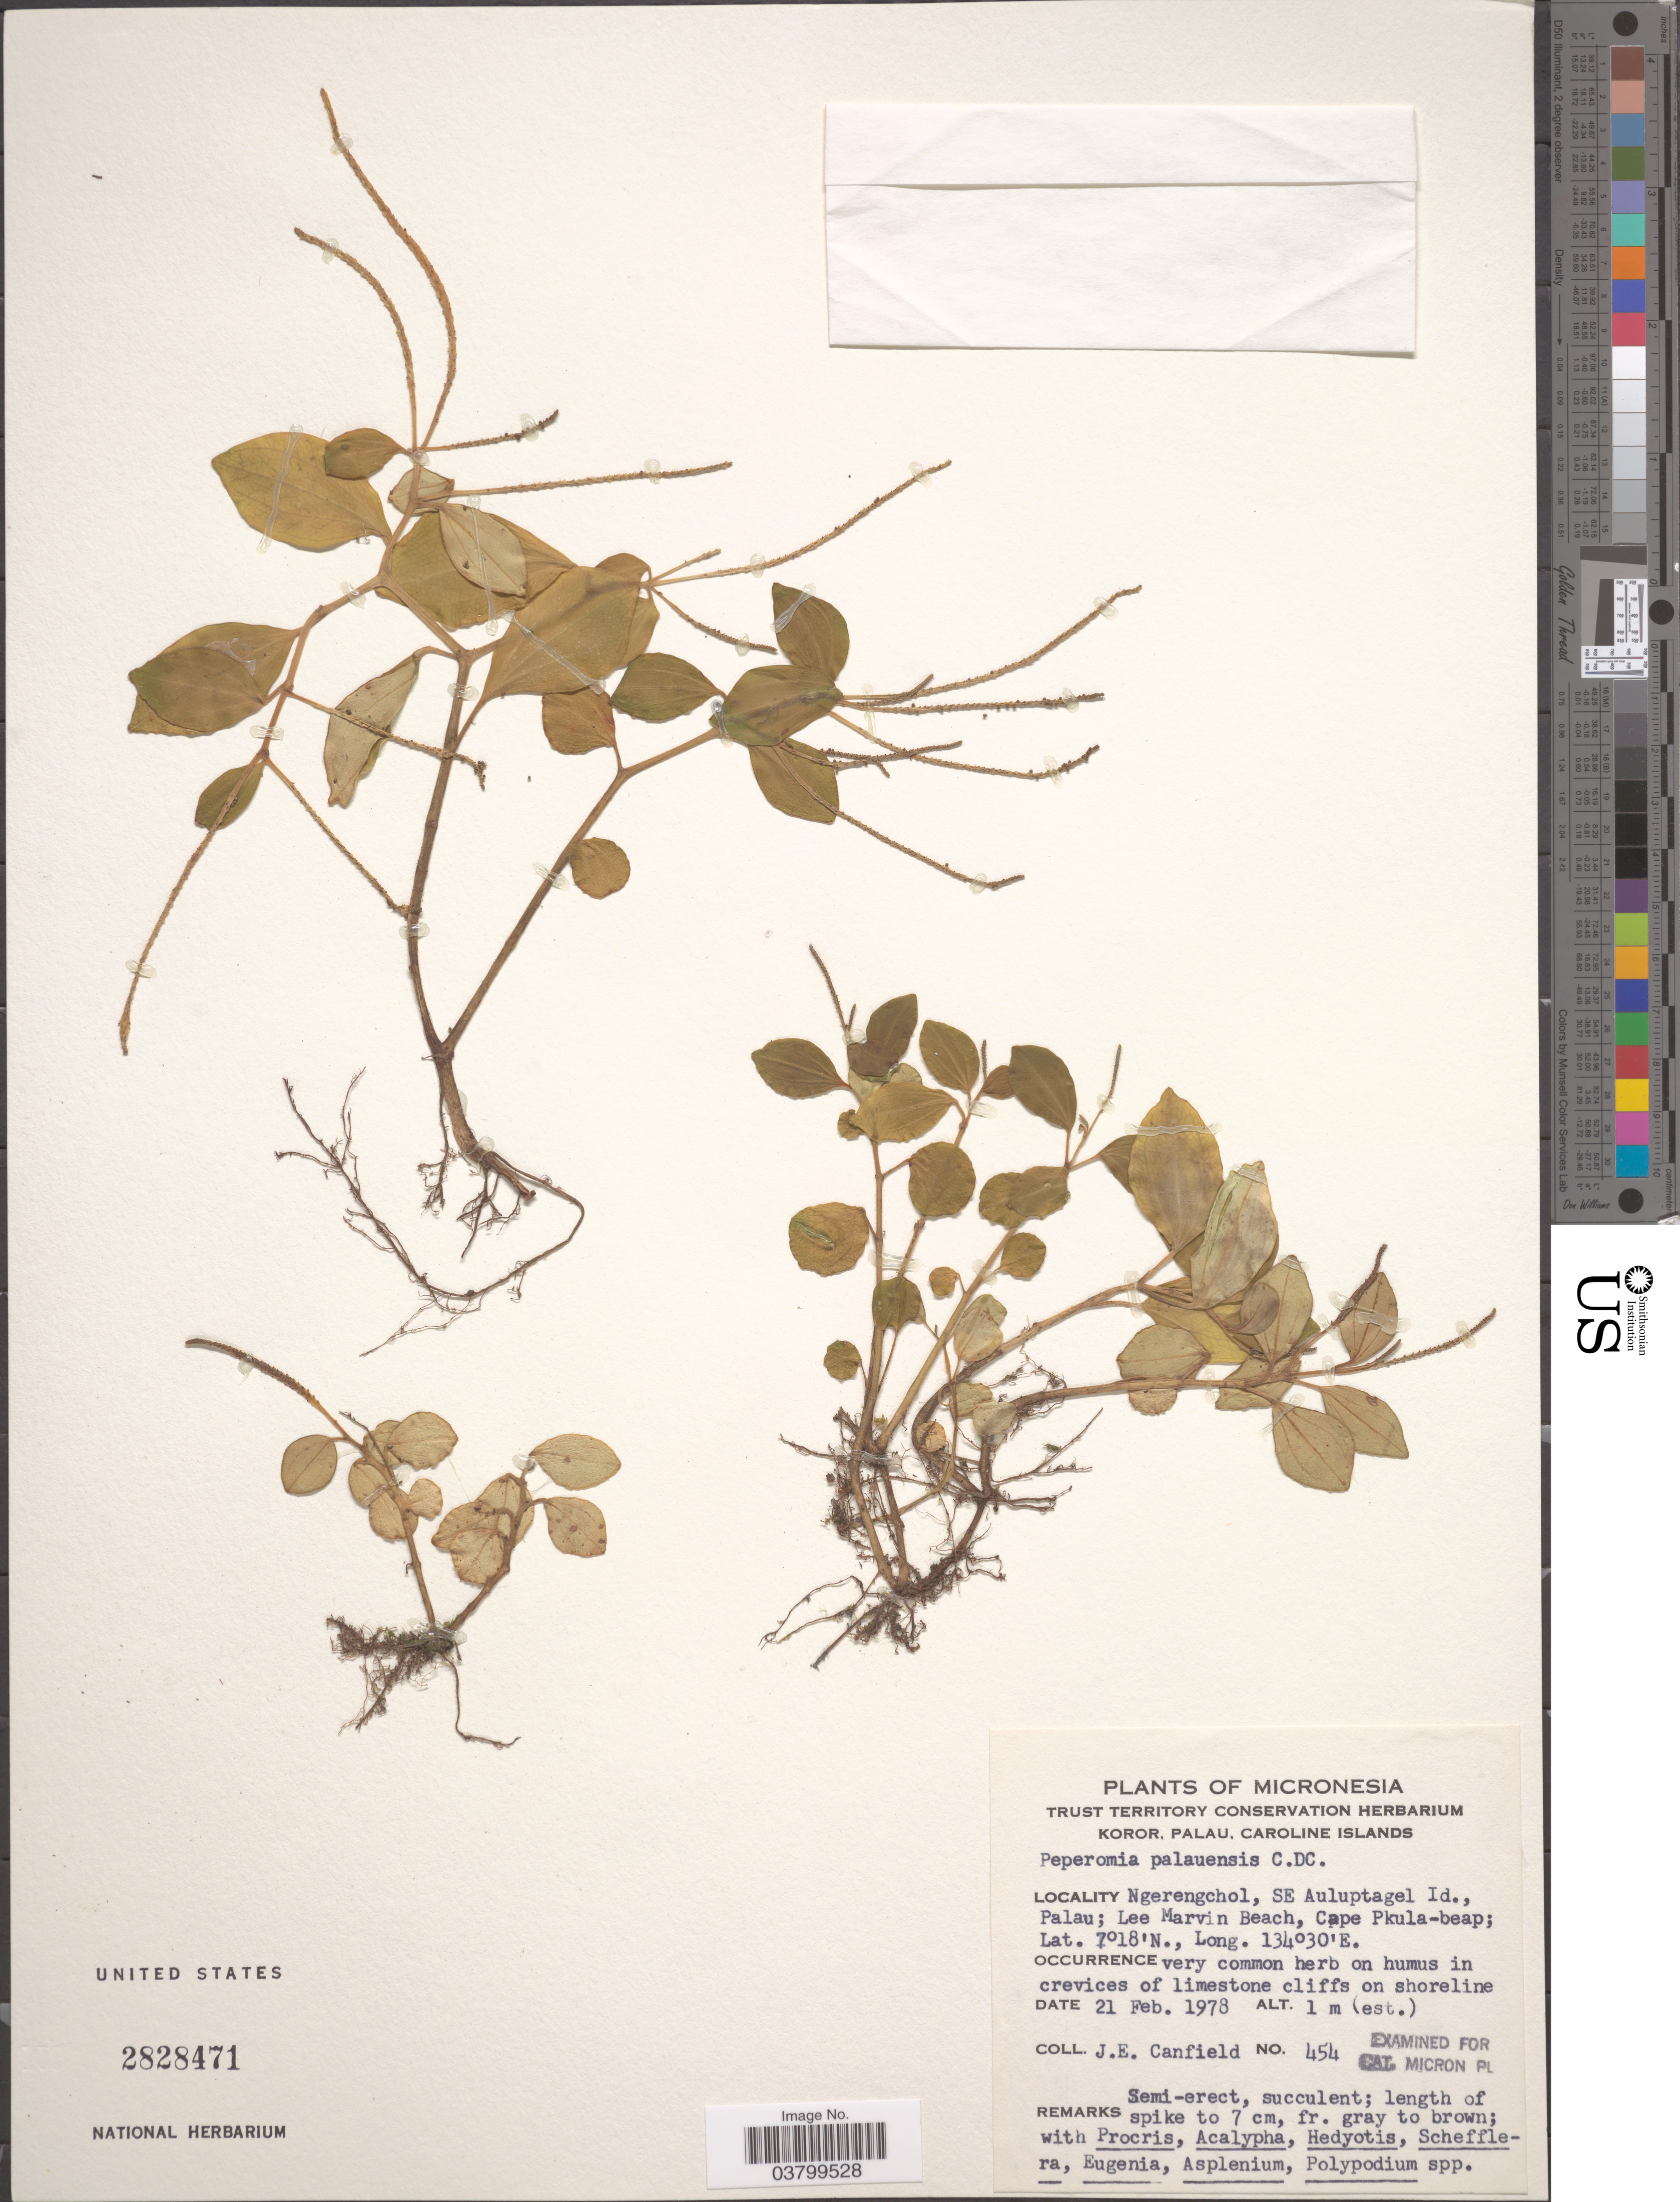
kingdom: Plantae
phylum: Tracheophyta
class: Magnoliopsida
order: Piperales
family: Piperaceae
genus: Peperomia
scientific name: Peperomia palauensis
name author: C. DC.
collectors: J. E. Canfield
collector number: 454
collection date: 1978-02-21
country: Palau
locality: Micronesia. Koror, Palau, Caroline Islands. Ngerengchol, SE Auluptagel Id., Palau; Lee Marvin Beach, Cape Pkula-beap.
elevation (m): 1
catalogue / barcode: US 2828471